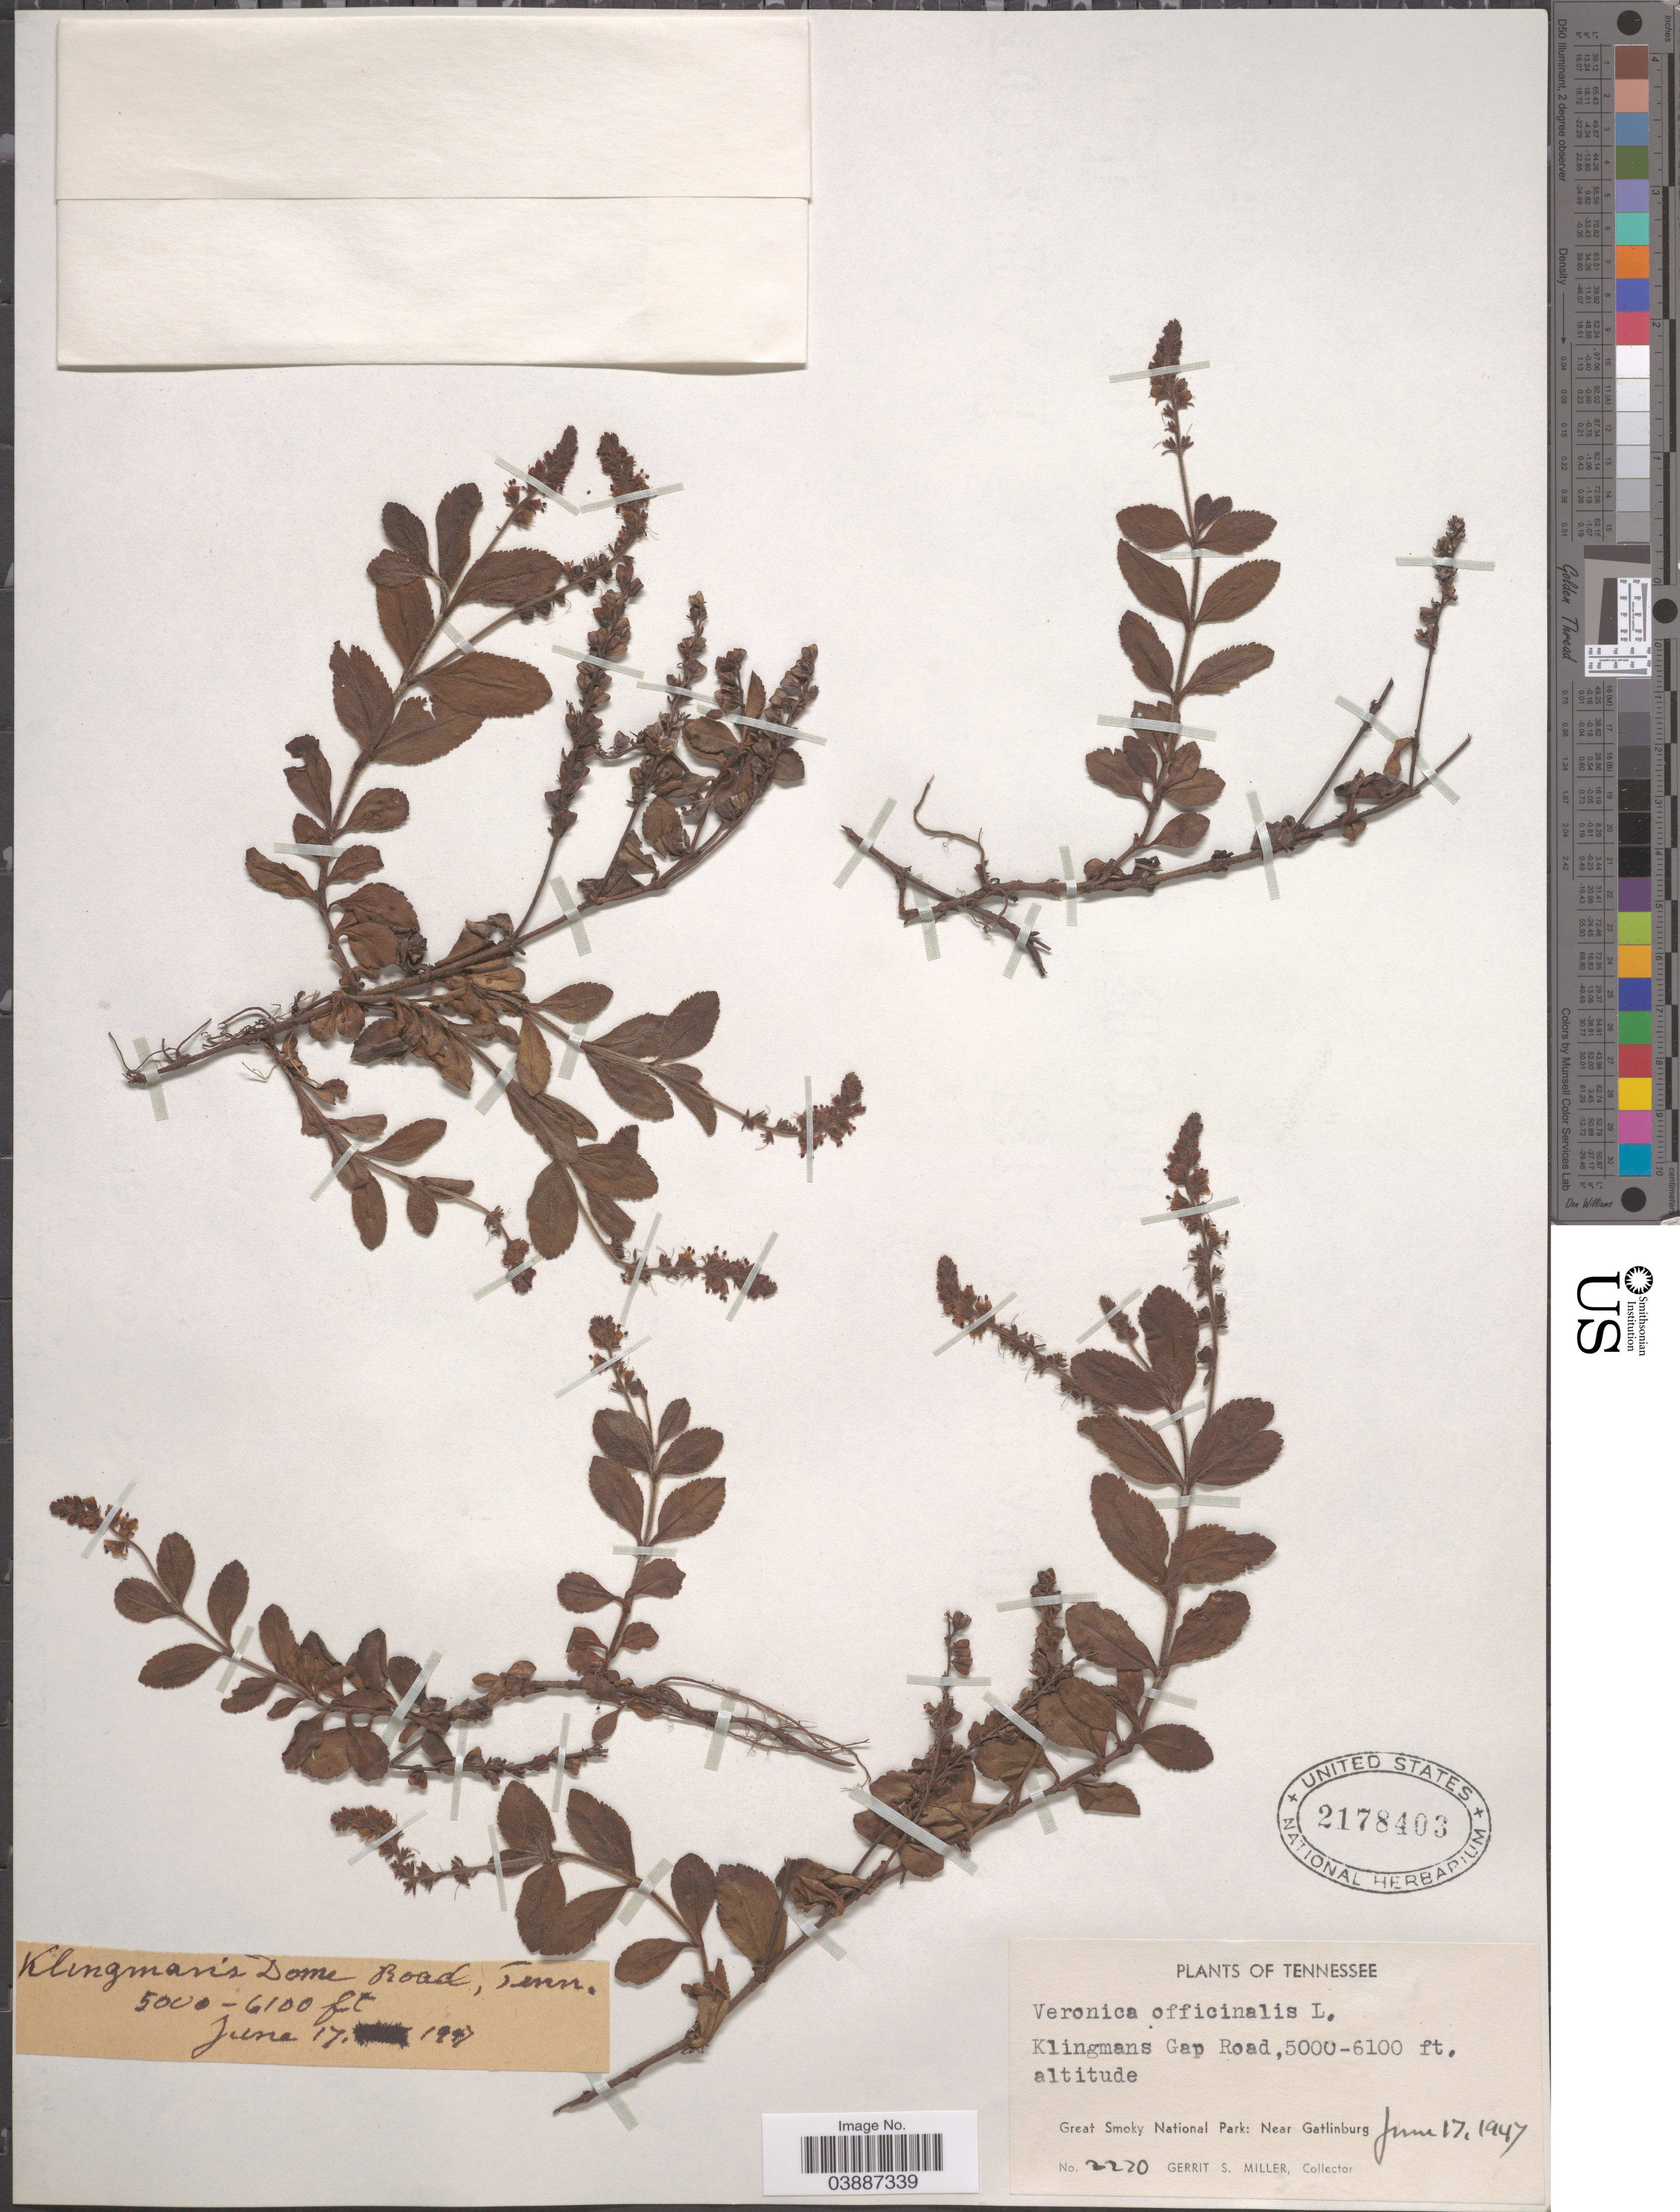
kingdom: Plantae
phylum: Tracheophyta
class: Magnoliopsida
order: Lamiales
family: Plantaginaceae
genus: Veronica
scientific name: Veronica officinalis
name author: L.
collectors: G. S. Miller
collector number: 2220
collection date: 1947-06-17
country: United States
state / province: Tennessee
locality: Klingmans Gap road. Great Smoky National Park: Near Gatlinburg.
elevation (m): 1524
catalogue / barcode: US 2178403